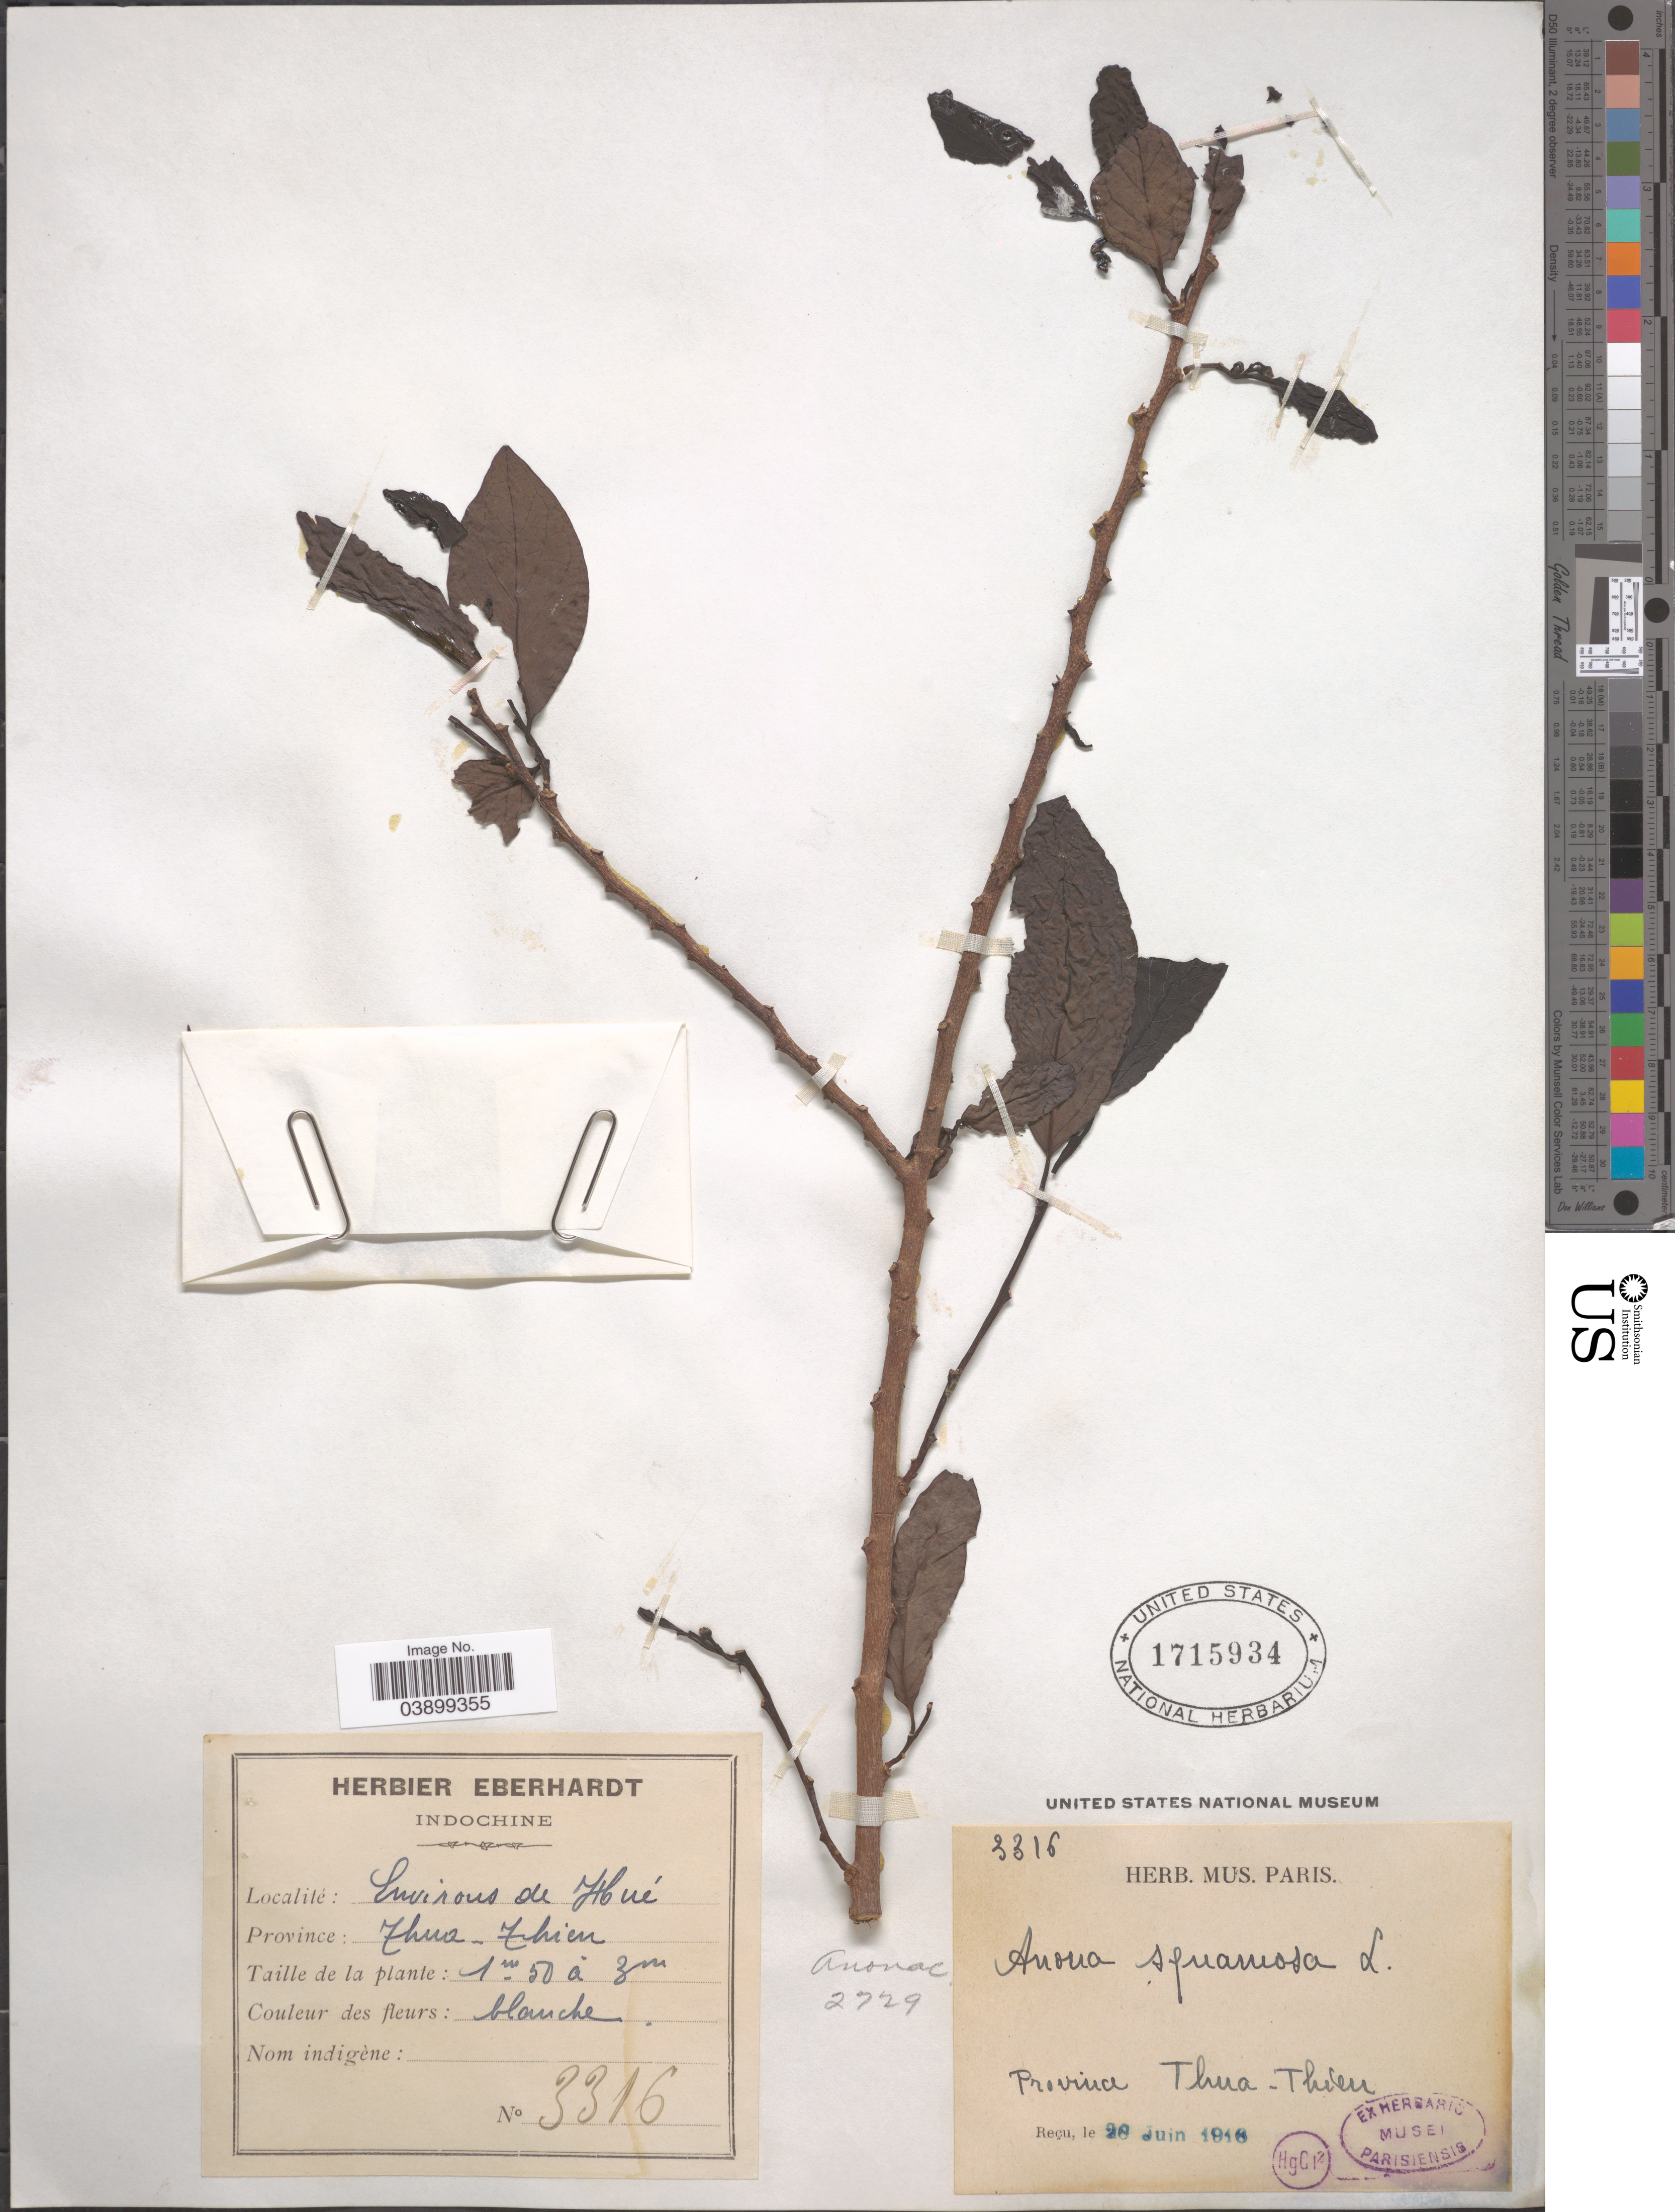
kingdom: Plantae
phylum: Tracheophyta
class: Magnoliopsida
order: Magnoliales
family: Annonaceae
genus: Annona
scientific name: Annona squamosa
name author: L.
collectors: ex herb. Eberhardt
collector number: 3316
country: Vietnam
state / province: Thua Thien-Hue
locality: Environs de Hué. Province: Thua-Thien.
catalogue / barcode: US 1715934